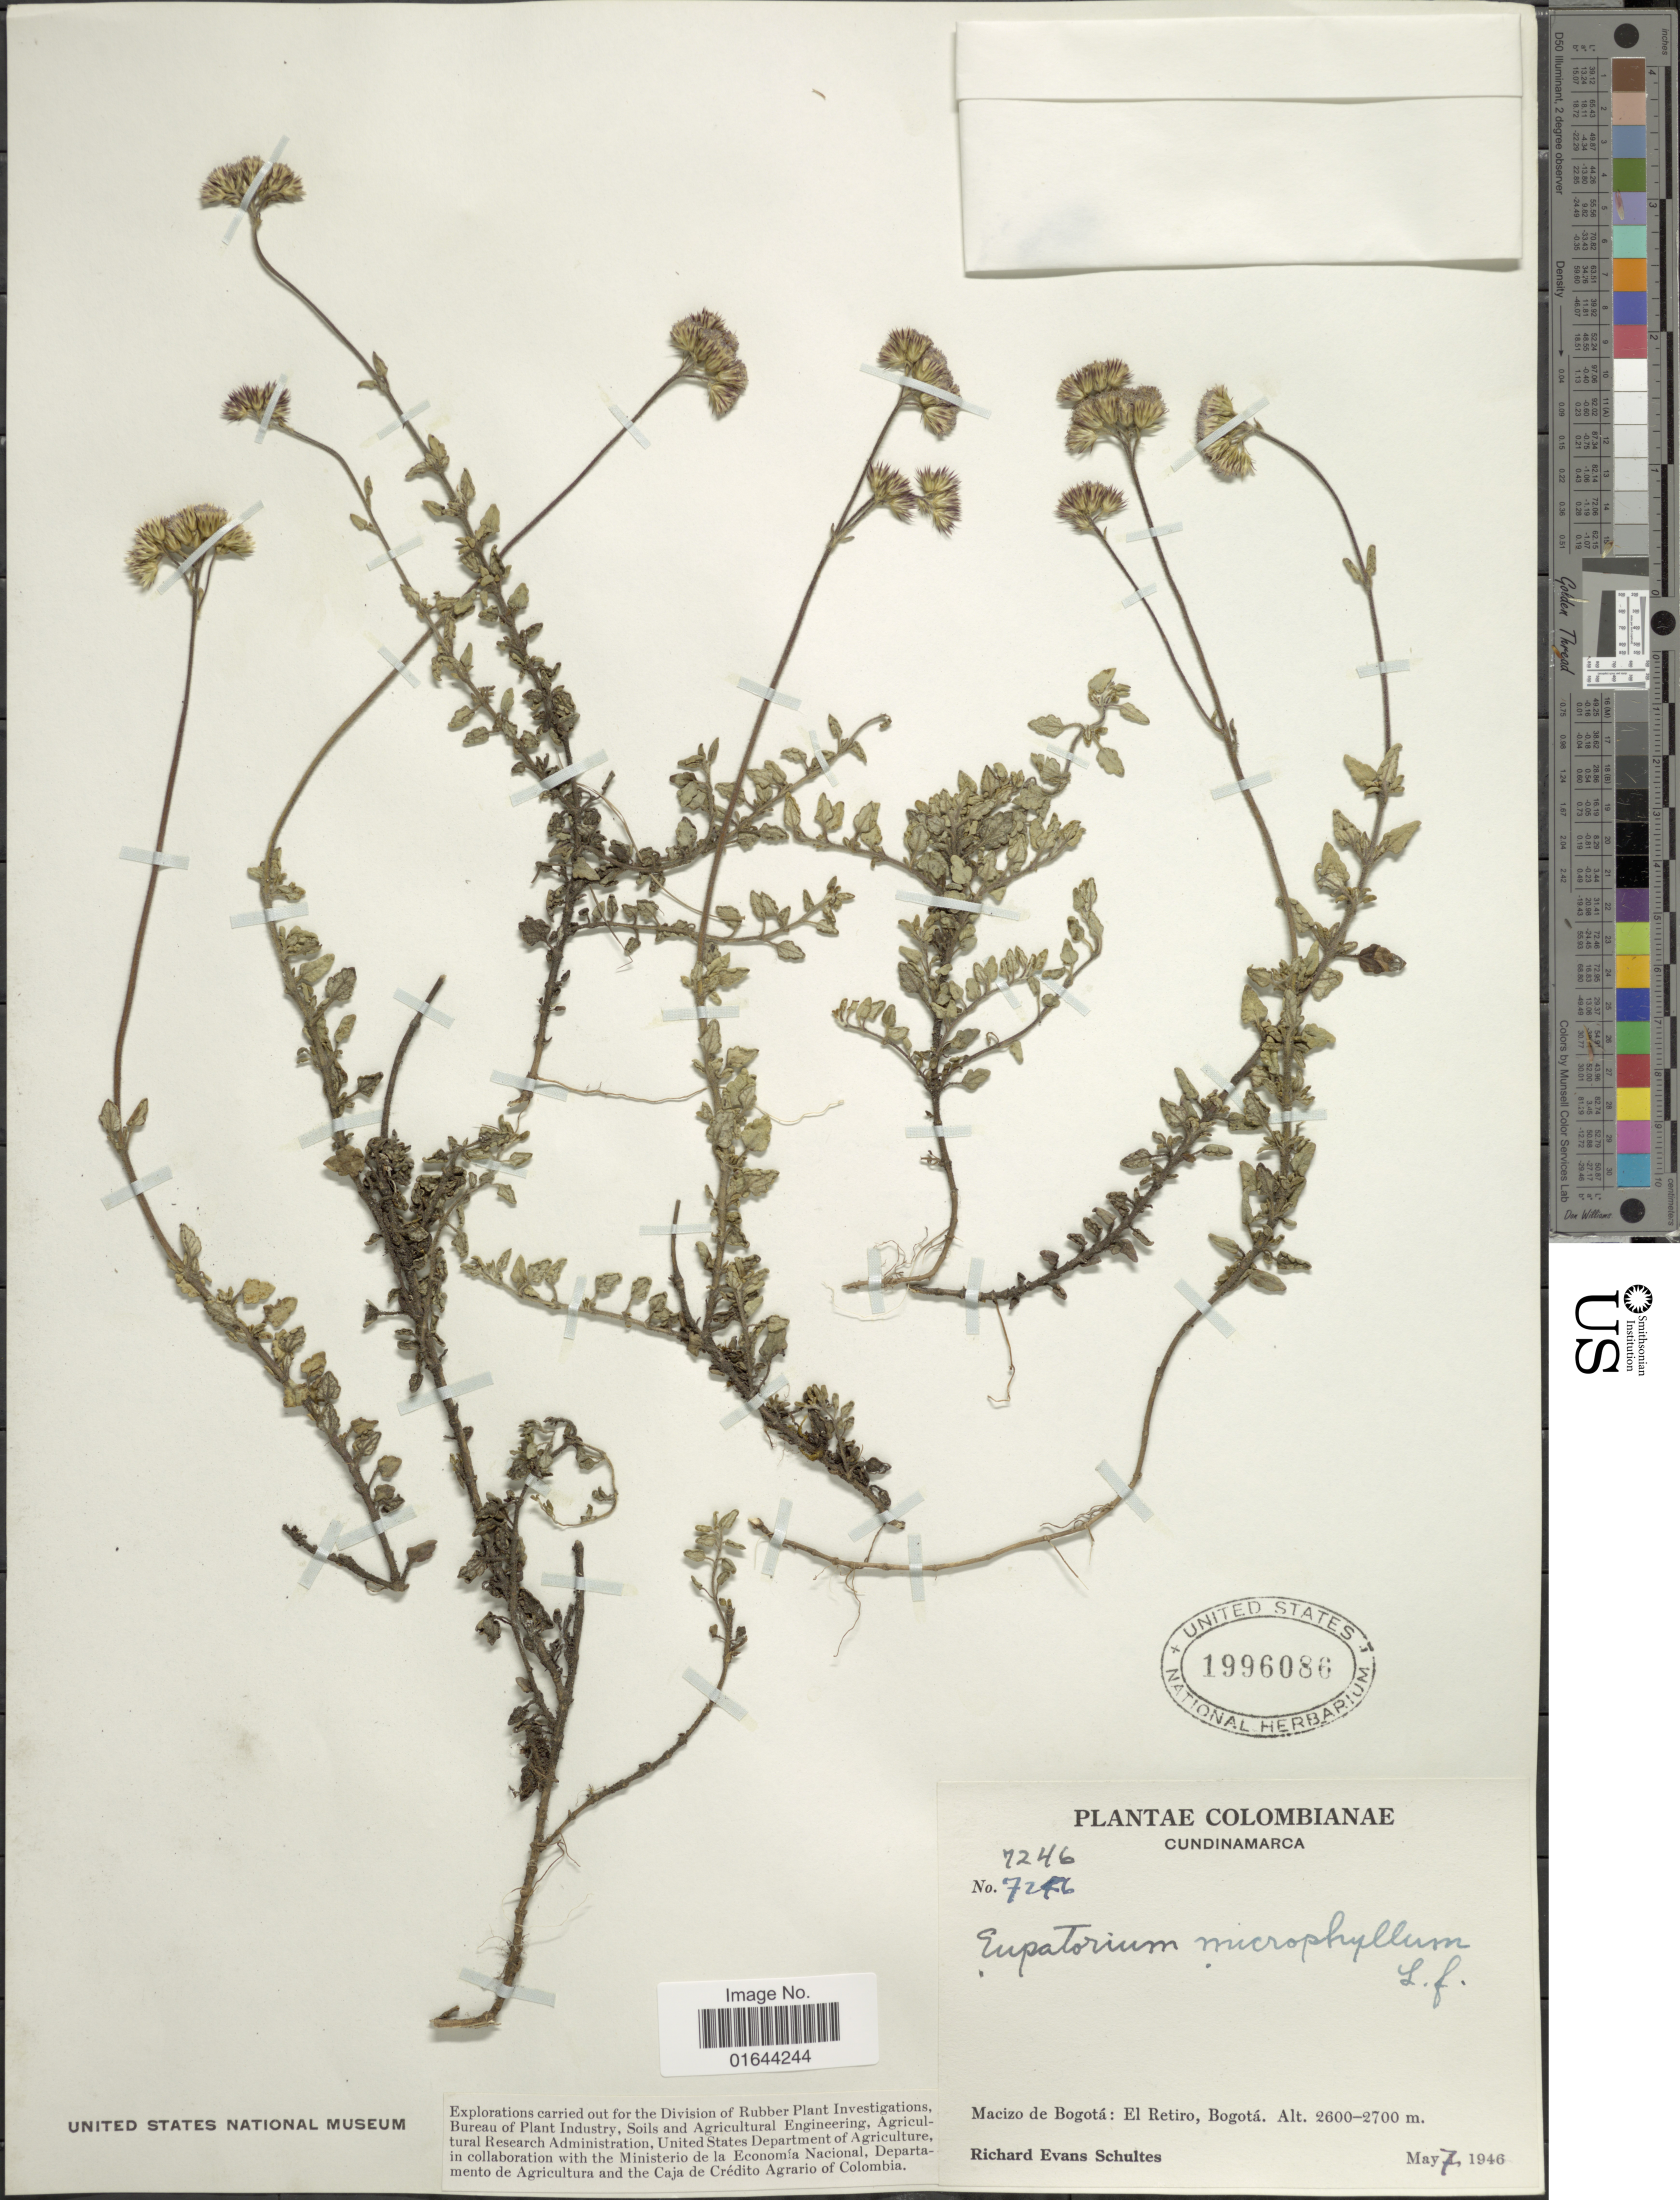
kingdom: Plantae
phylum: Tracheophyta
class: Magnoliopsida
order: Asterales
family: Asteraceae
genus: Lourteigia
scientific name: Lourteigia microphylla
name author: (L. f.) R.M. King & H. Rob.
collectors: R. E. Schultes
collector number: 7246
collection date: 1946-05-07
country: Colombia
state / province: Bogota D.C.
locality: Cundinamarca, Macizo de Bogota: El Retiro, Bogota.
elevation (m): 2600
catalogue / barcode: US 1996086